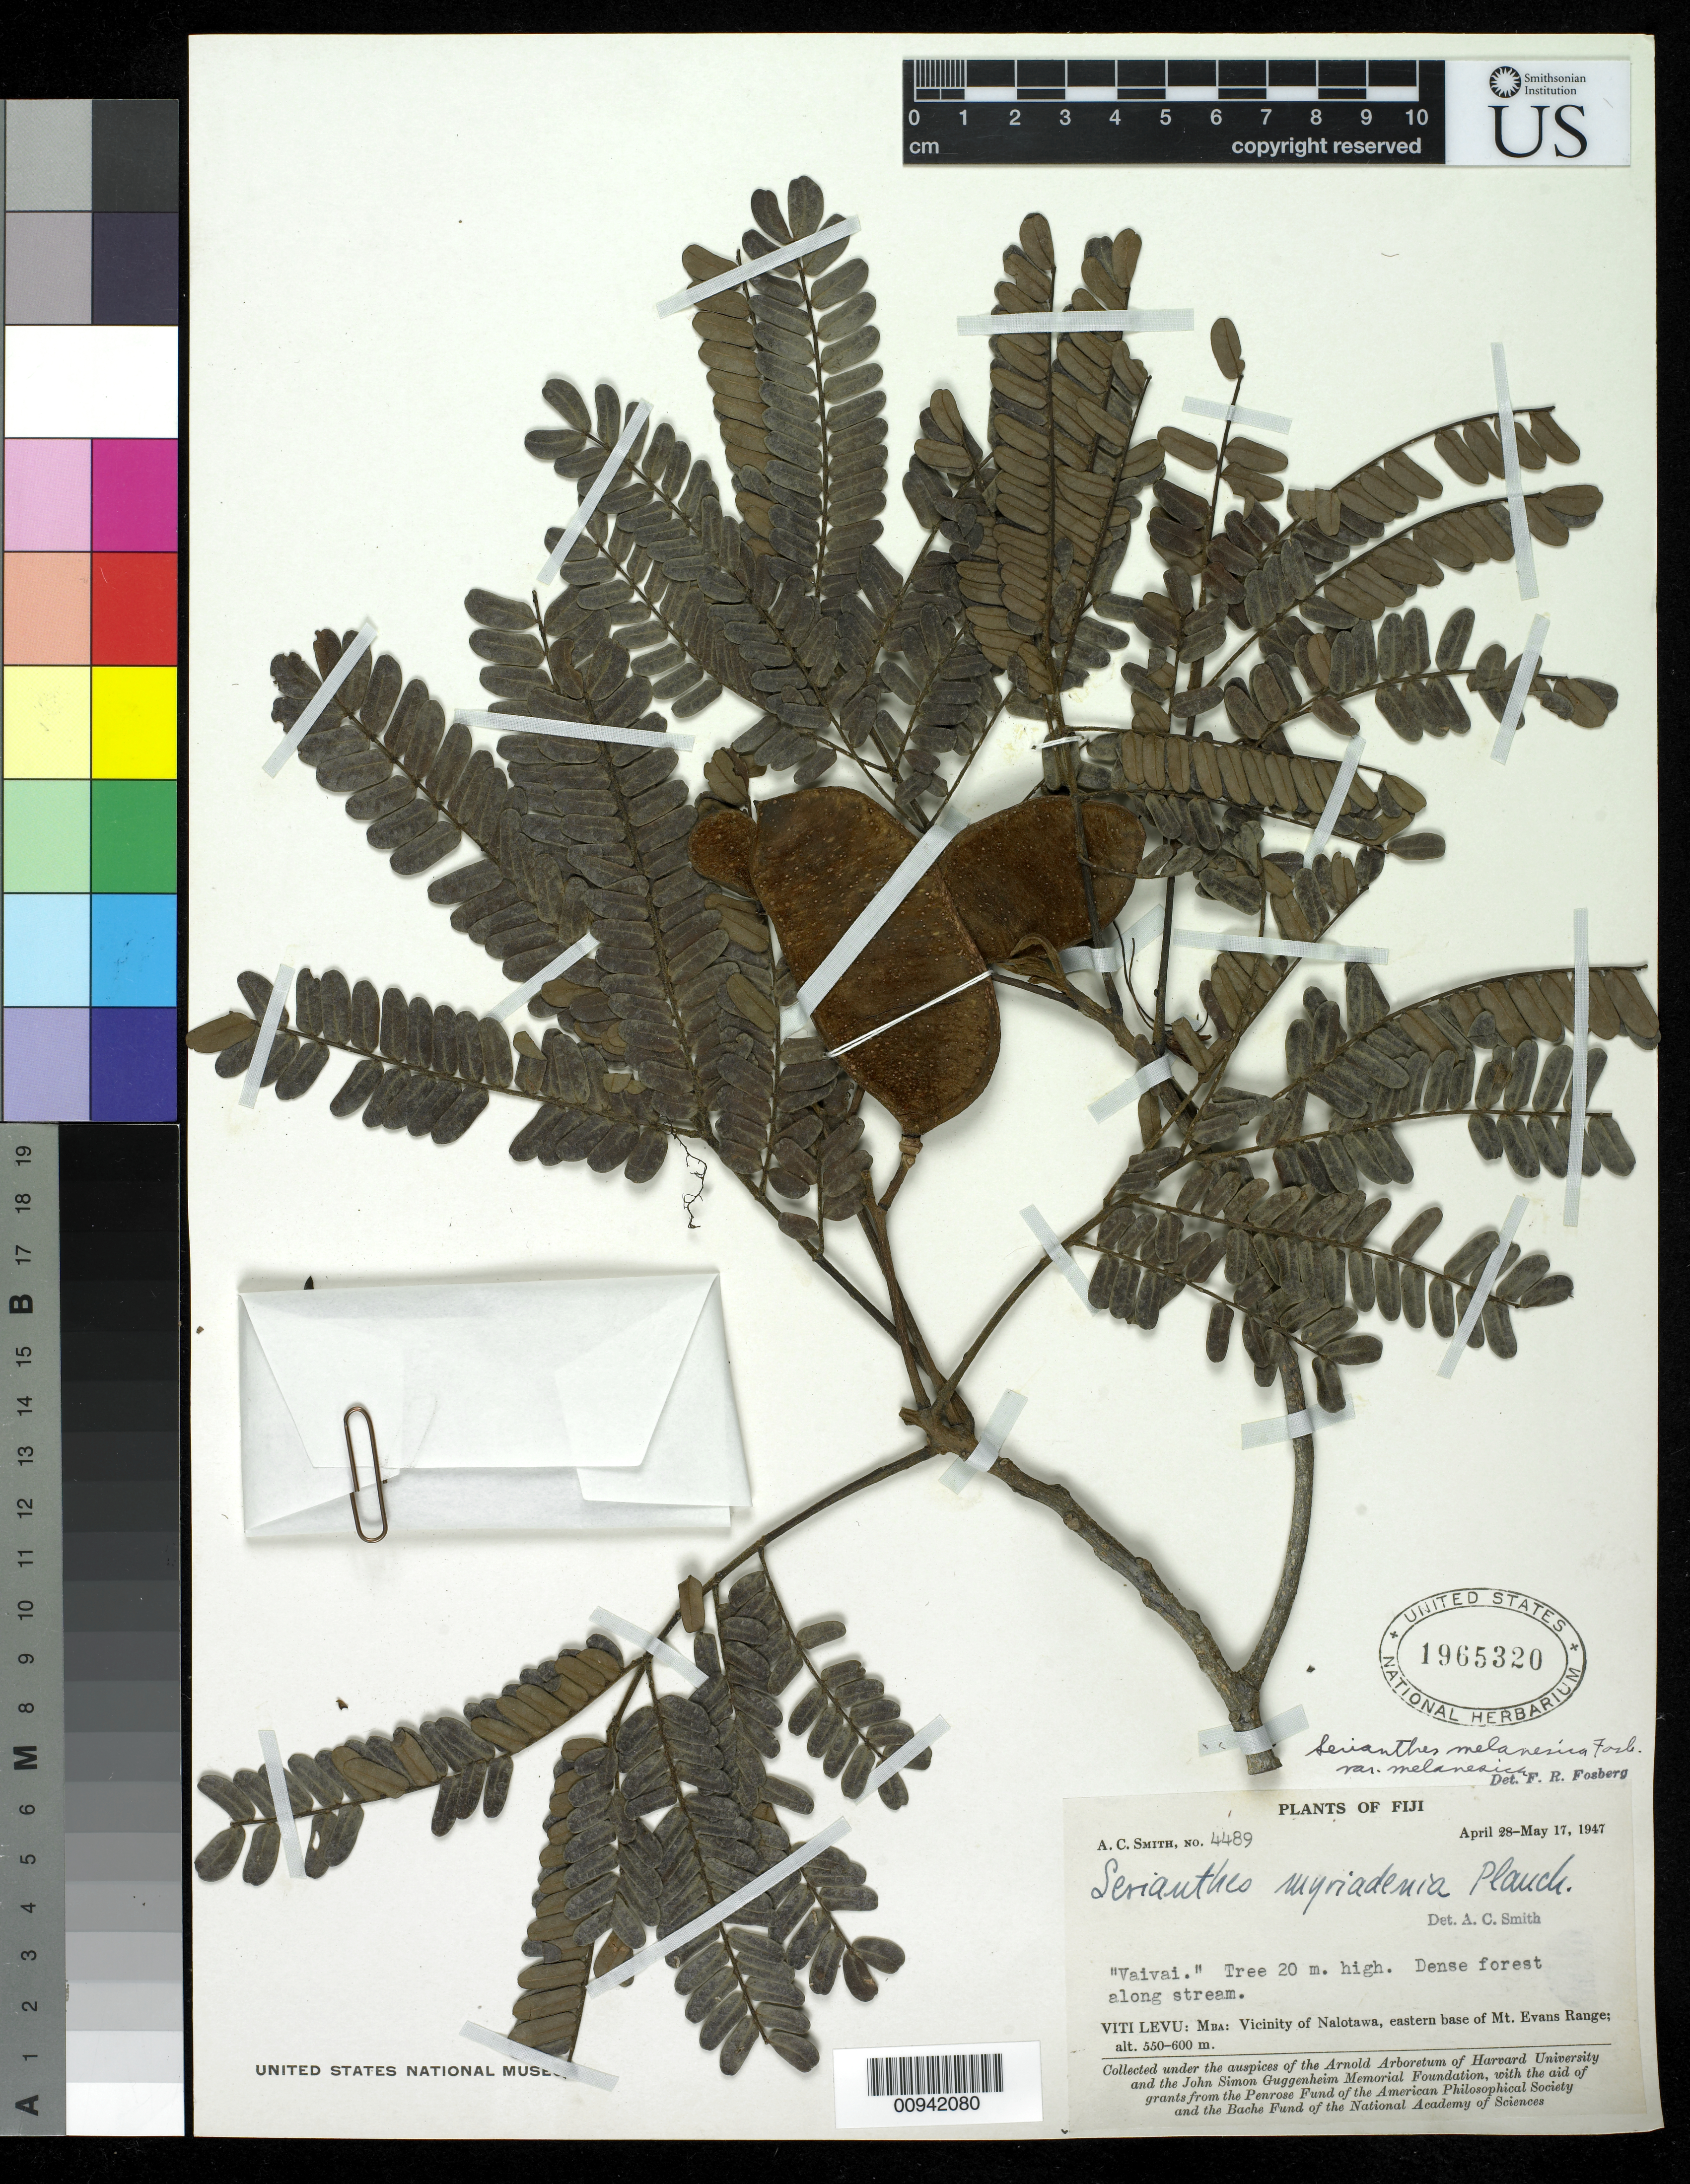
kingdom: Plantae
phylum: Tracheophyta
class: Magnoliopsida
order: Fabales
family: Fabaceae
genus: Serianthes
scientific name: Serianthes melanesica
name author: Fosberg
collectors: C. A. Smith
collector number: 4489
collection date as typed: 28 Apr 1947 to 17 May 1947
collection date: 1947-04-28/1947-05-17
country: Fiji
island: Viti Levu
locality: vicinity of Nalotawa, eastern base of Mt. Evans Range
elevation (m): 168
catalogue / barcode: US 1965320